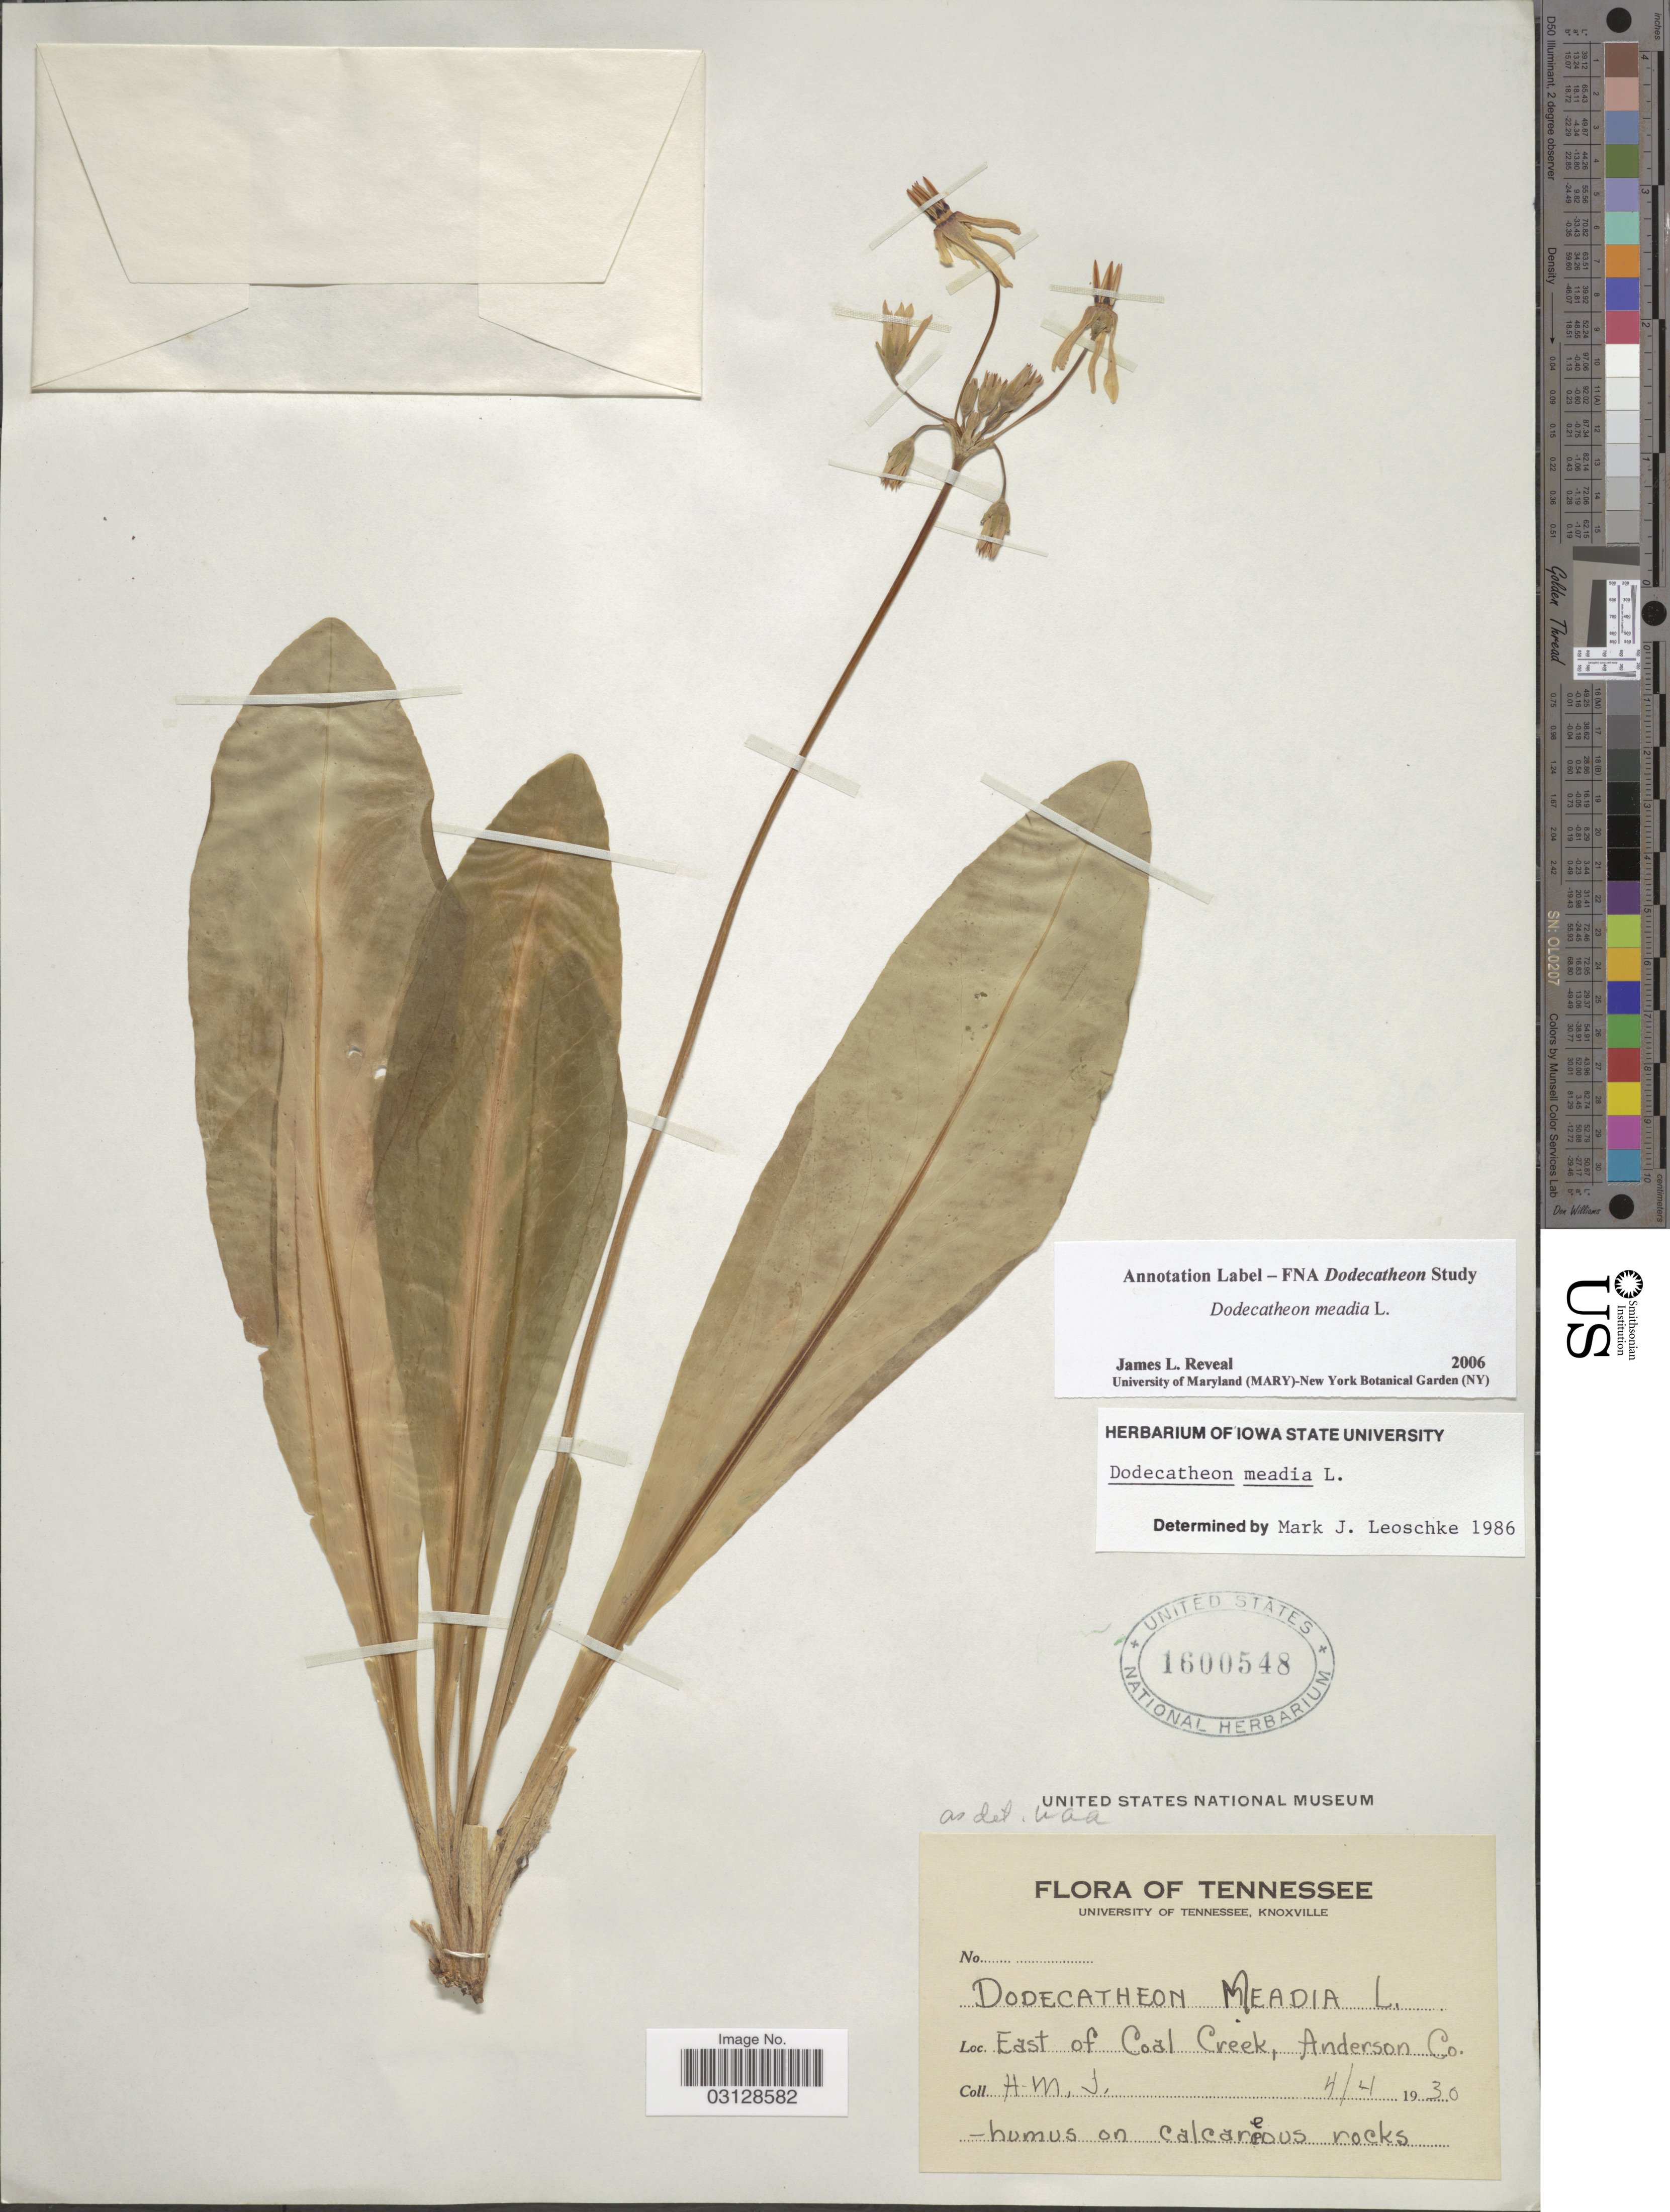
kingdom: Plantae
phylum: Tracheophyta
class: Magnoliopsida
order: Ericales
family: Primulaceae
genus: Dodecatheon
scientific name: Dodecatheon meadia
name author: L.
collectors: H. Jennison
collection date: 1930-04-04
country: United States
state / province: Tennessee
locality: East of Coal Creek, Anderson Co.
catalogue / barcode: US 1600548